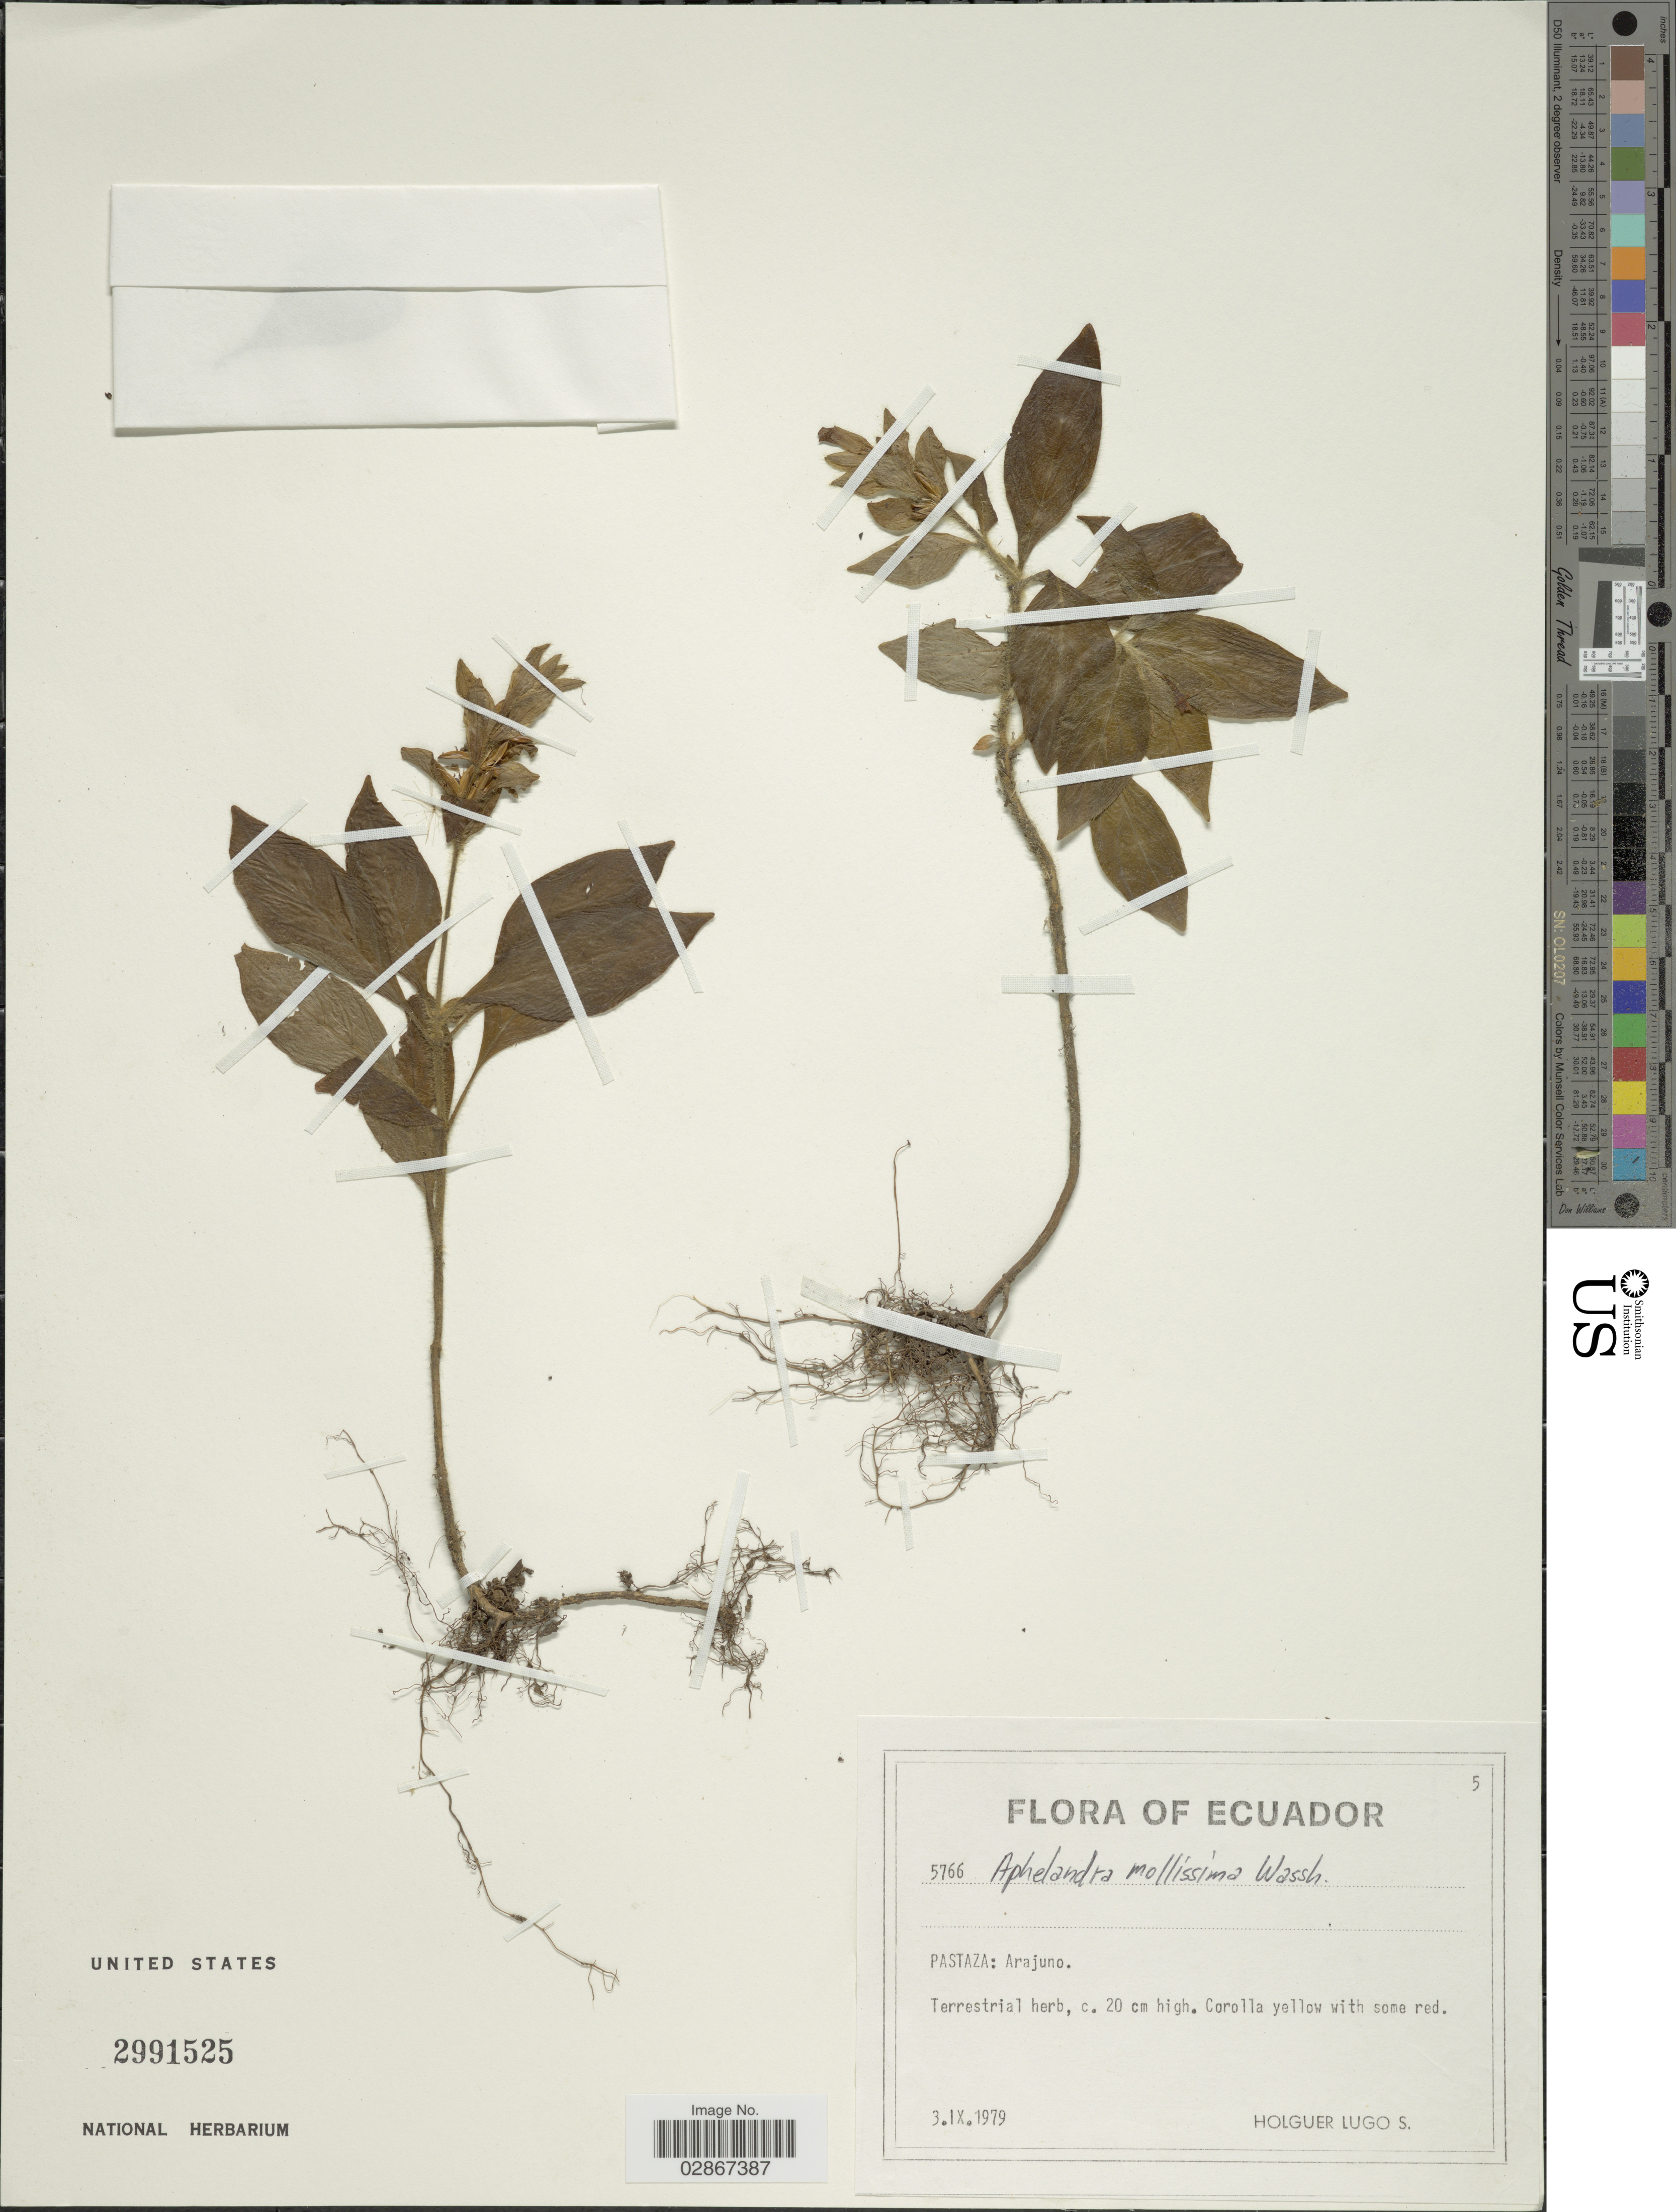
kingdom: Plantae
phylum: Tracheophyta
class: Magnoliopsida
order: Lamiales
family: Acanthaceae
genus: Aphelandra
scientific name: Aphelandra mollissima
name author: Wassh.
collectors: H. Lugo S.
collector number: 5766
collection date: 1979-09-03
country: Ecuador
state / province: Pastaza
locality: Arajuno.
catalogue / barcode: US 2991525